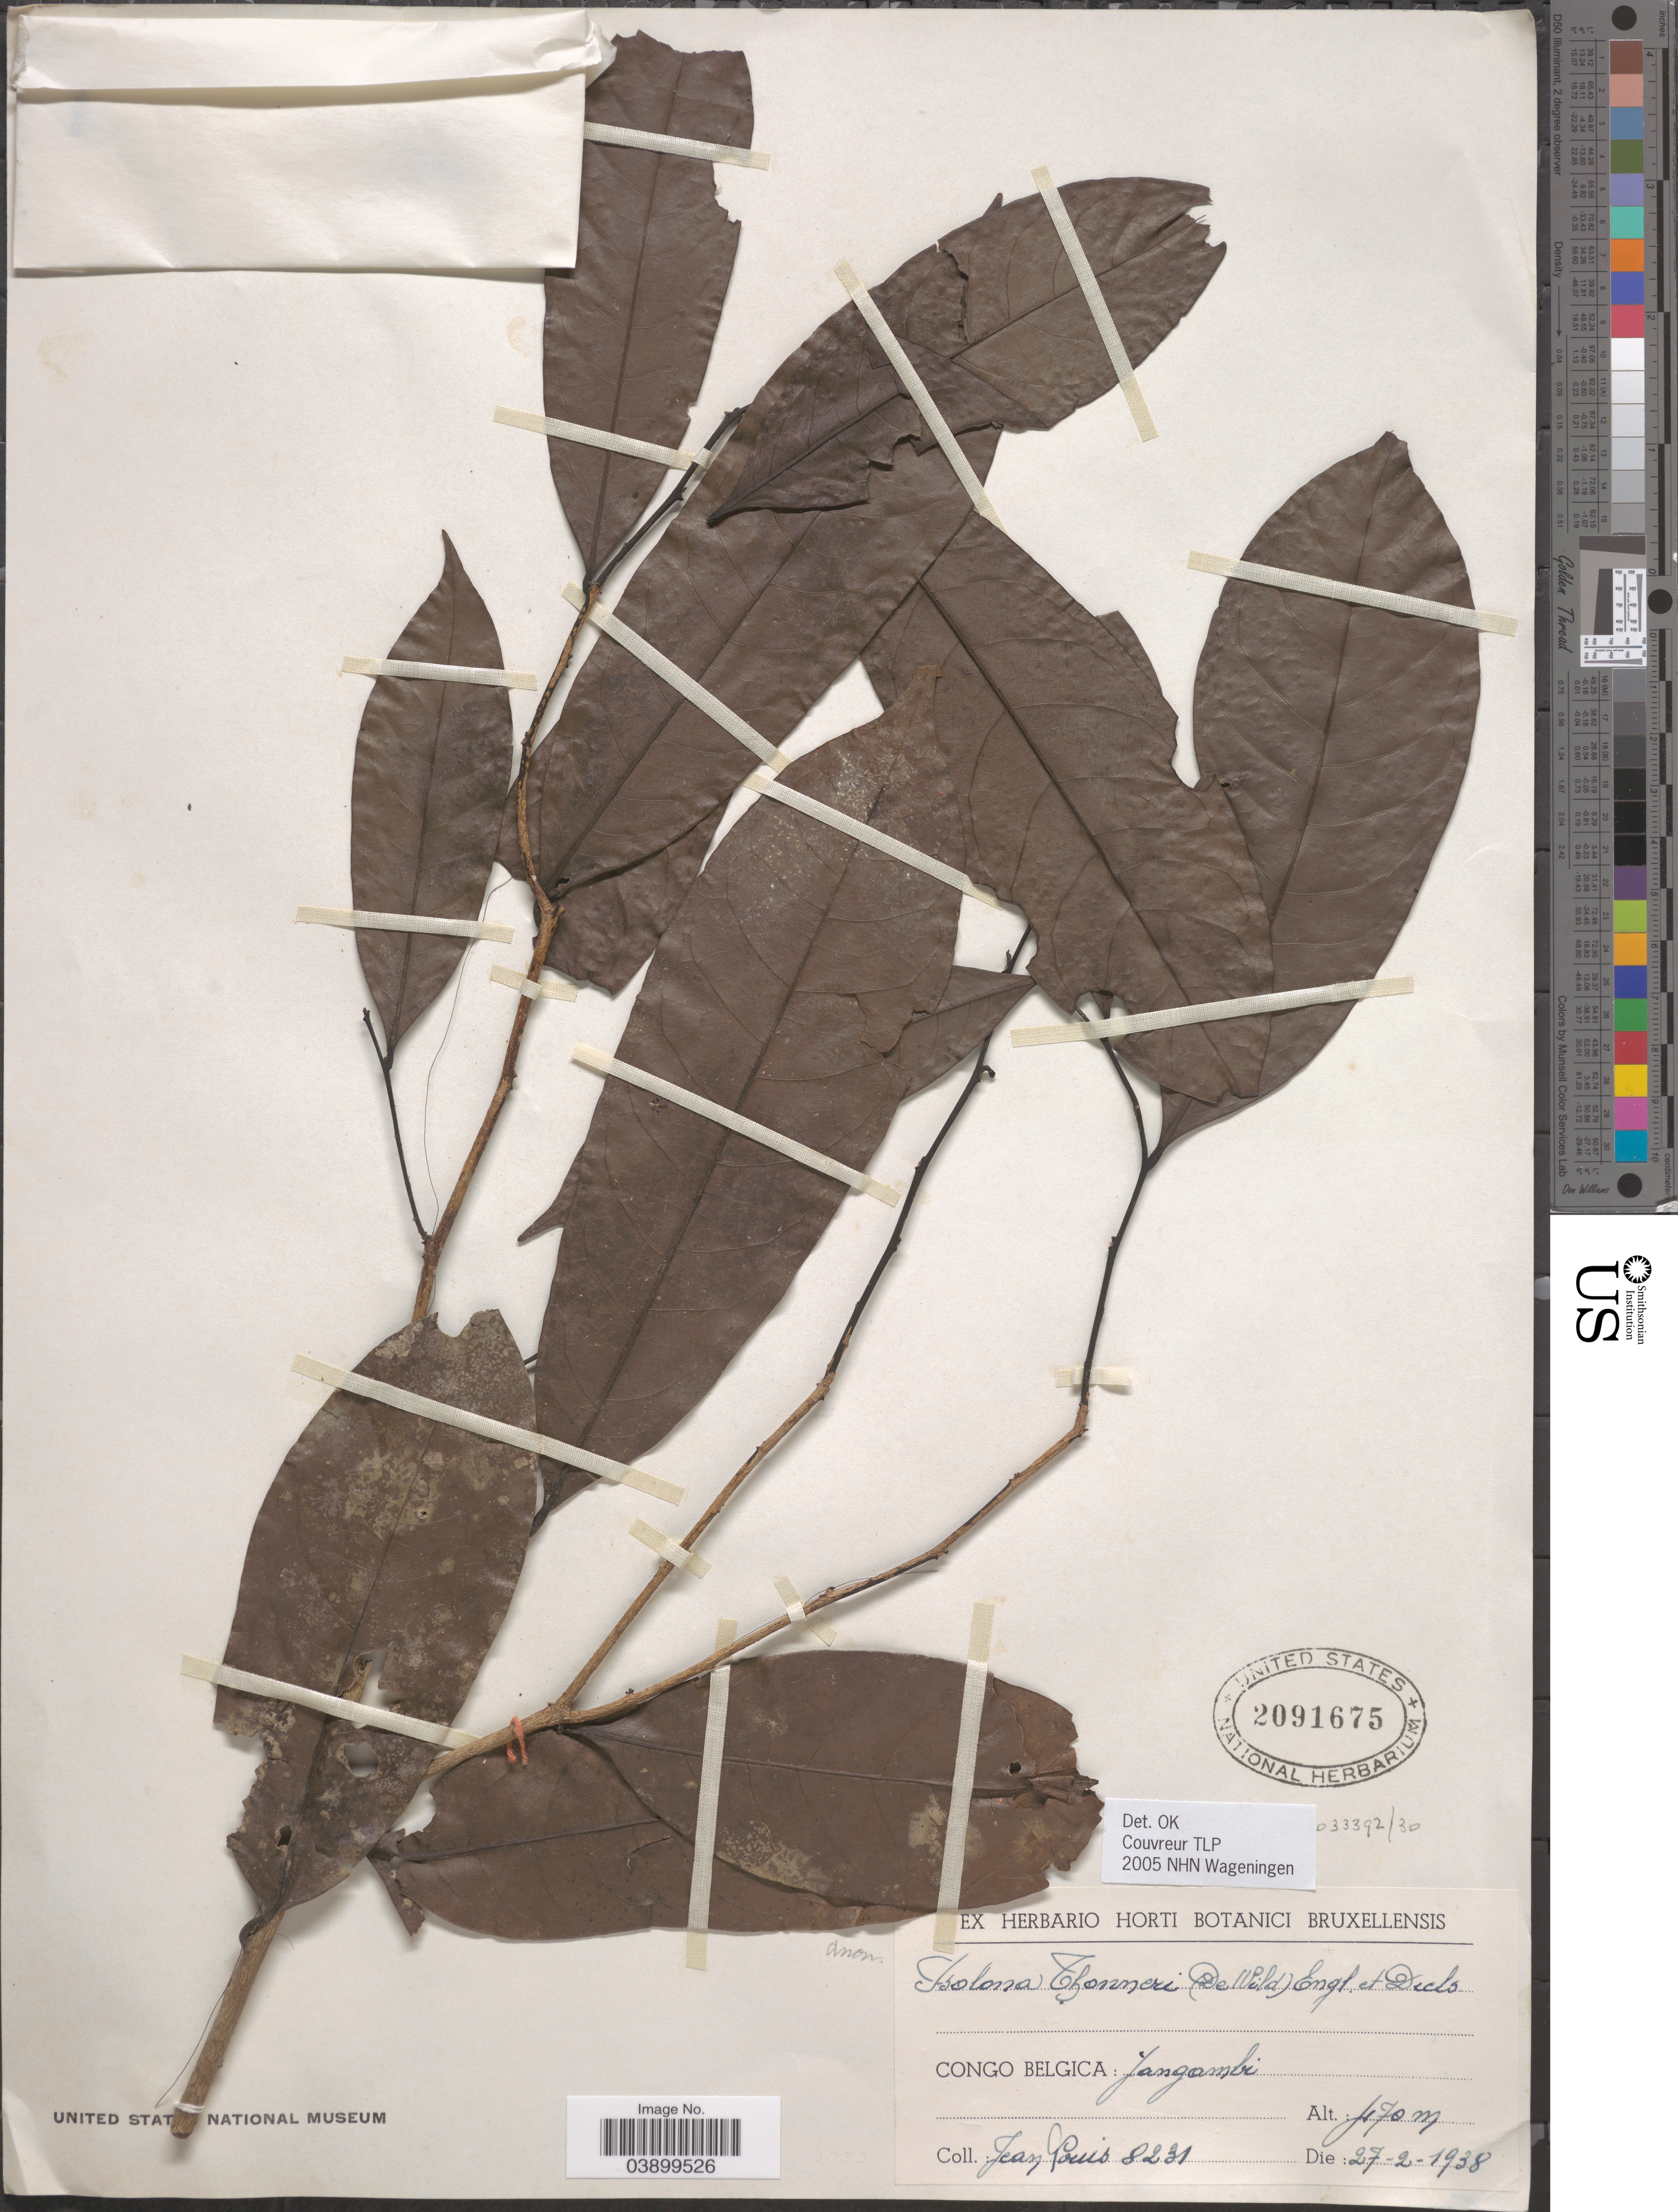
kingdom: Plantae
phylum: Tracheophyta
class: Magnoliopsida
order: Magnoliales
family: Annonaceae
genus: Isolona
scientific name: Isolona thonneri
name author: Engl. & Diels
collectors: J. Louis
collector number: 8231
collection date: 1938-02-27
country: Congo, Democratic Republic of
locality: Congo Belgica: Yangambi.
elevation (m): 470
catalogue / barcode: US 2091675